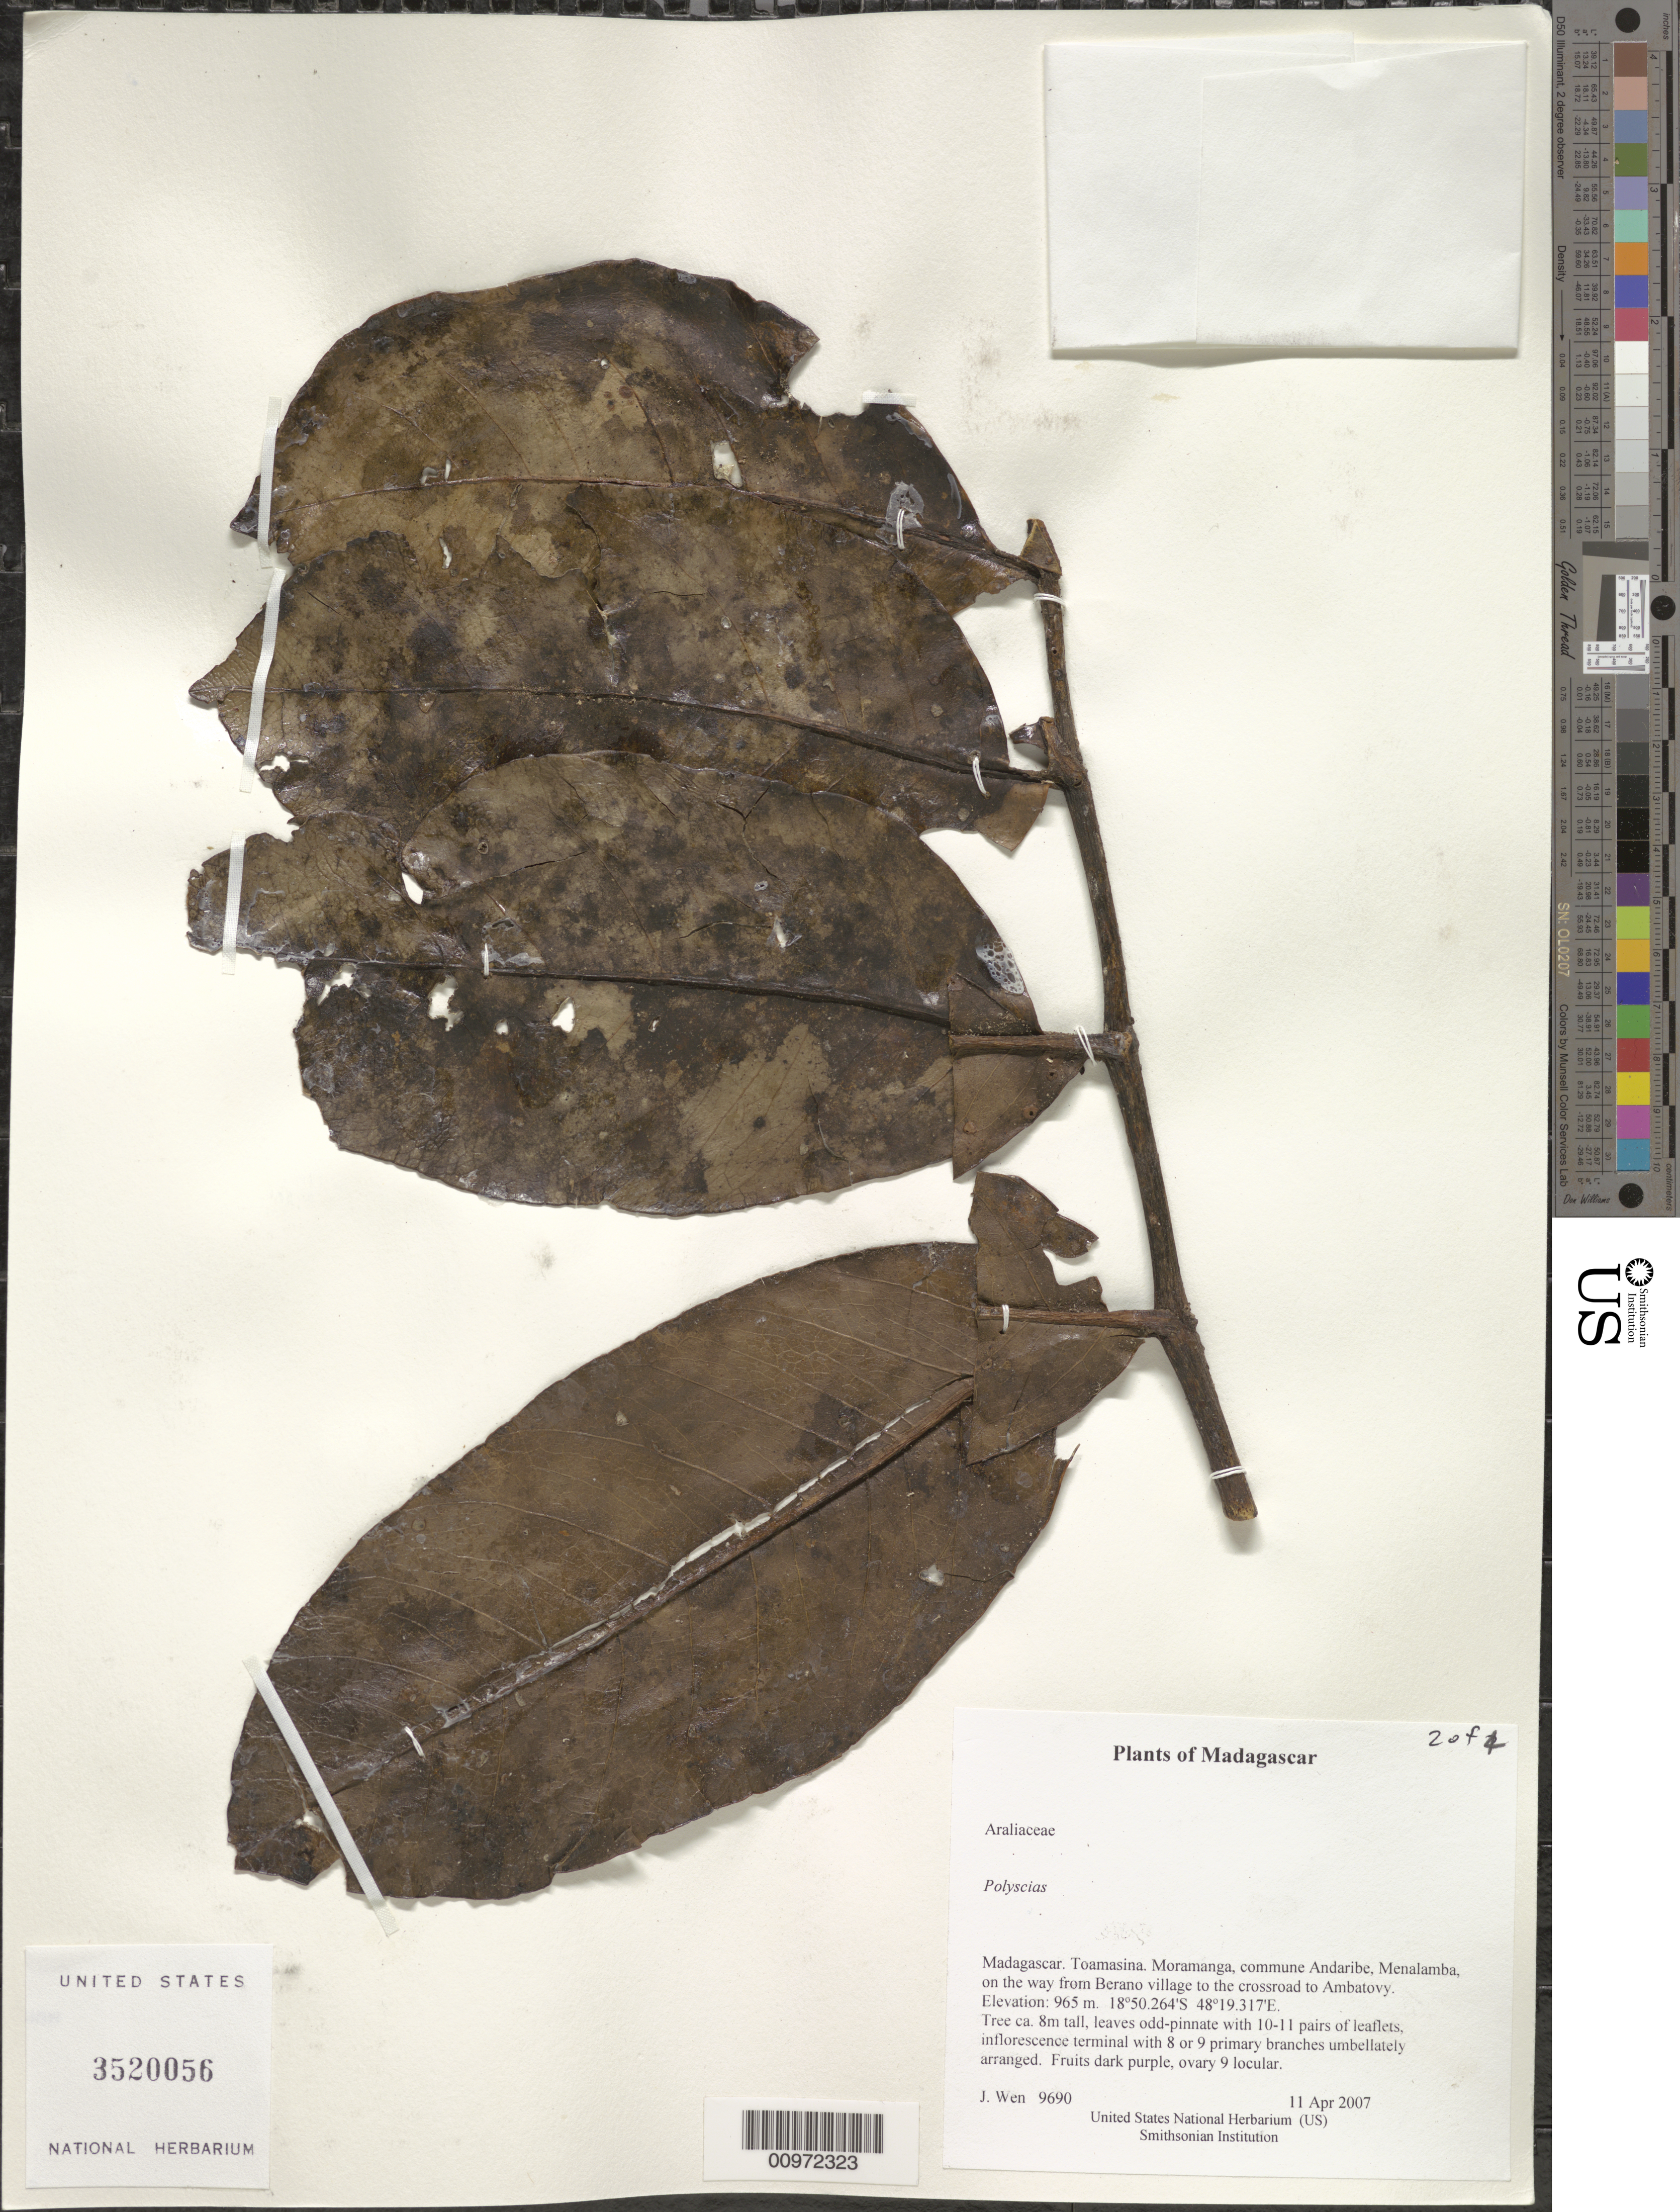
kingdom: Plantae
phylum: Tracheophyta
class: Magnoliopsida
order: Apiales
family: Araliaceae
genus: Polyscias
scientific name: Polyscias sp.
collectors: J. Wen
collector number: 9690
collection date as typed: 11 Apr 2007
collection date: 2007-04-11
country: Madagascar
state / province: Alaotra Mangoro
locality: Moramanga, commune Andaribe, Menalamba, on the way from Berano village to the crossroad to Ambatovy.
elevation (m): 965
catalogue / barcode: US 3520056